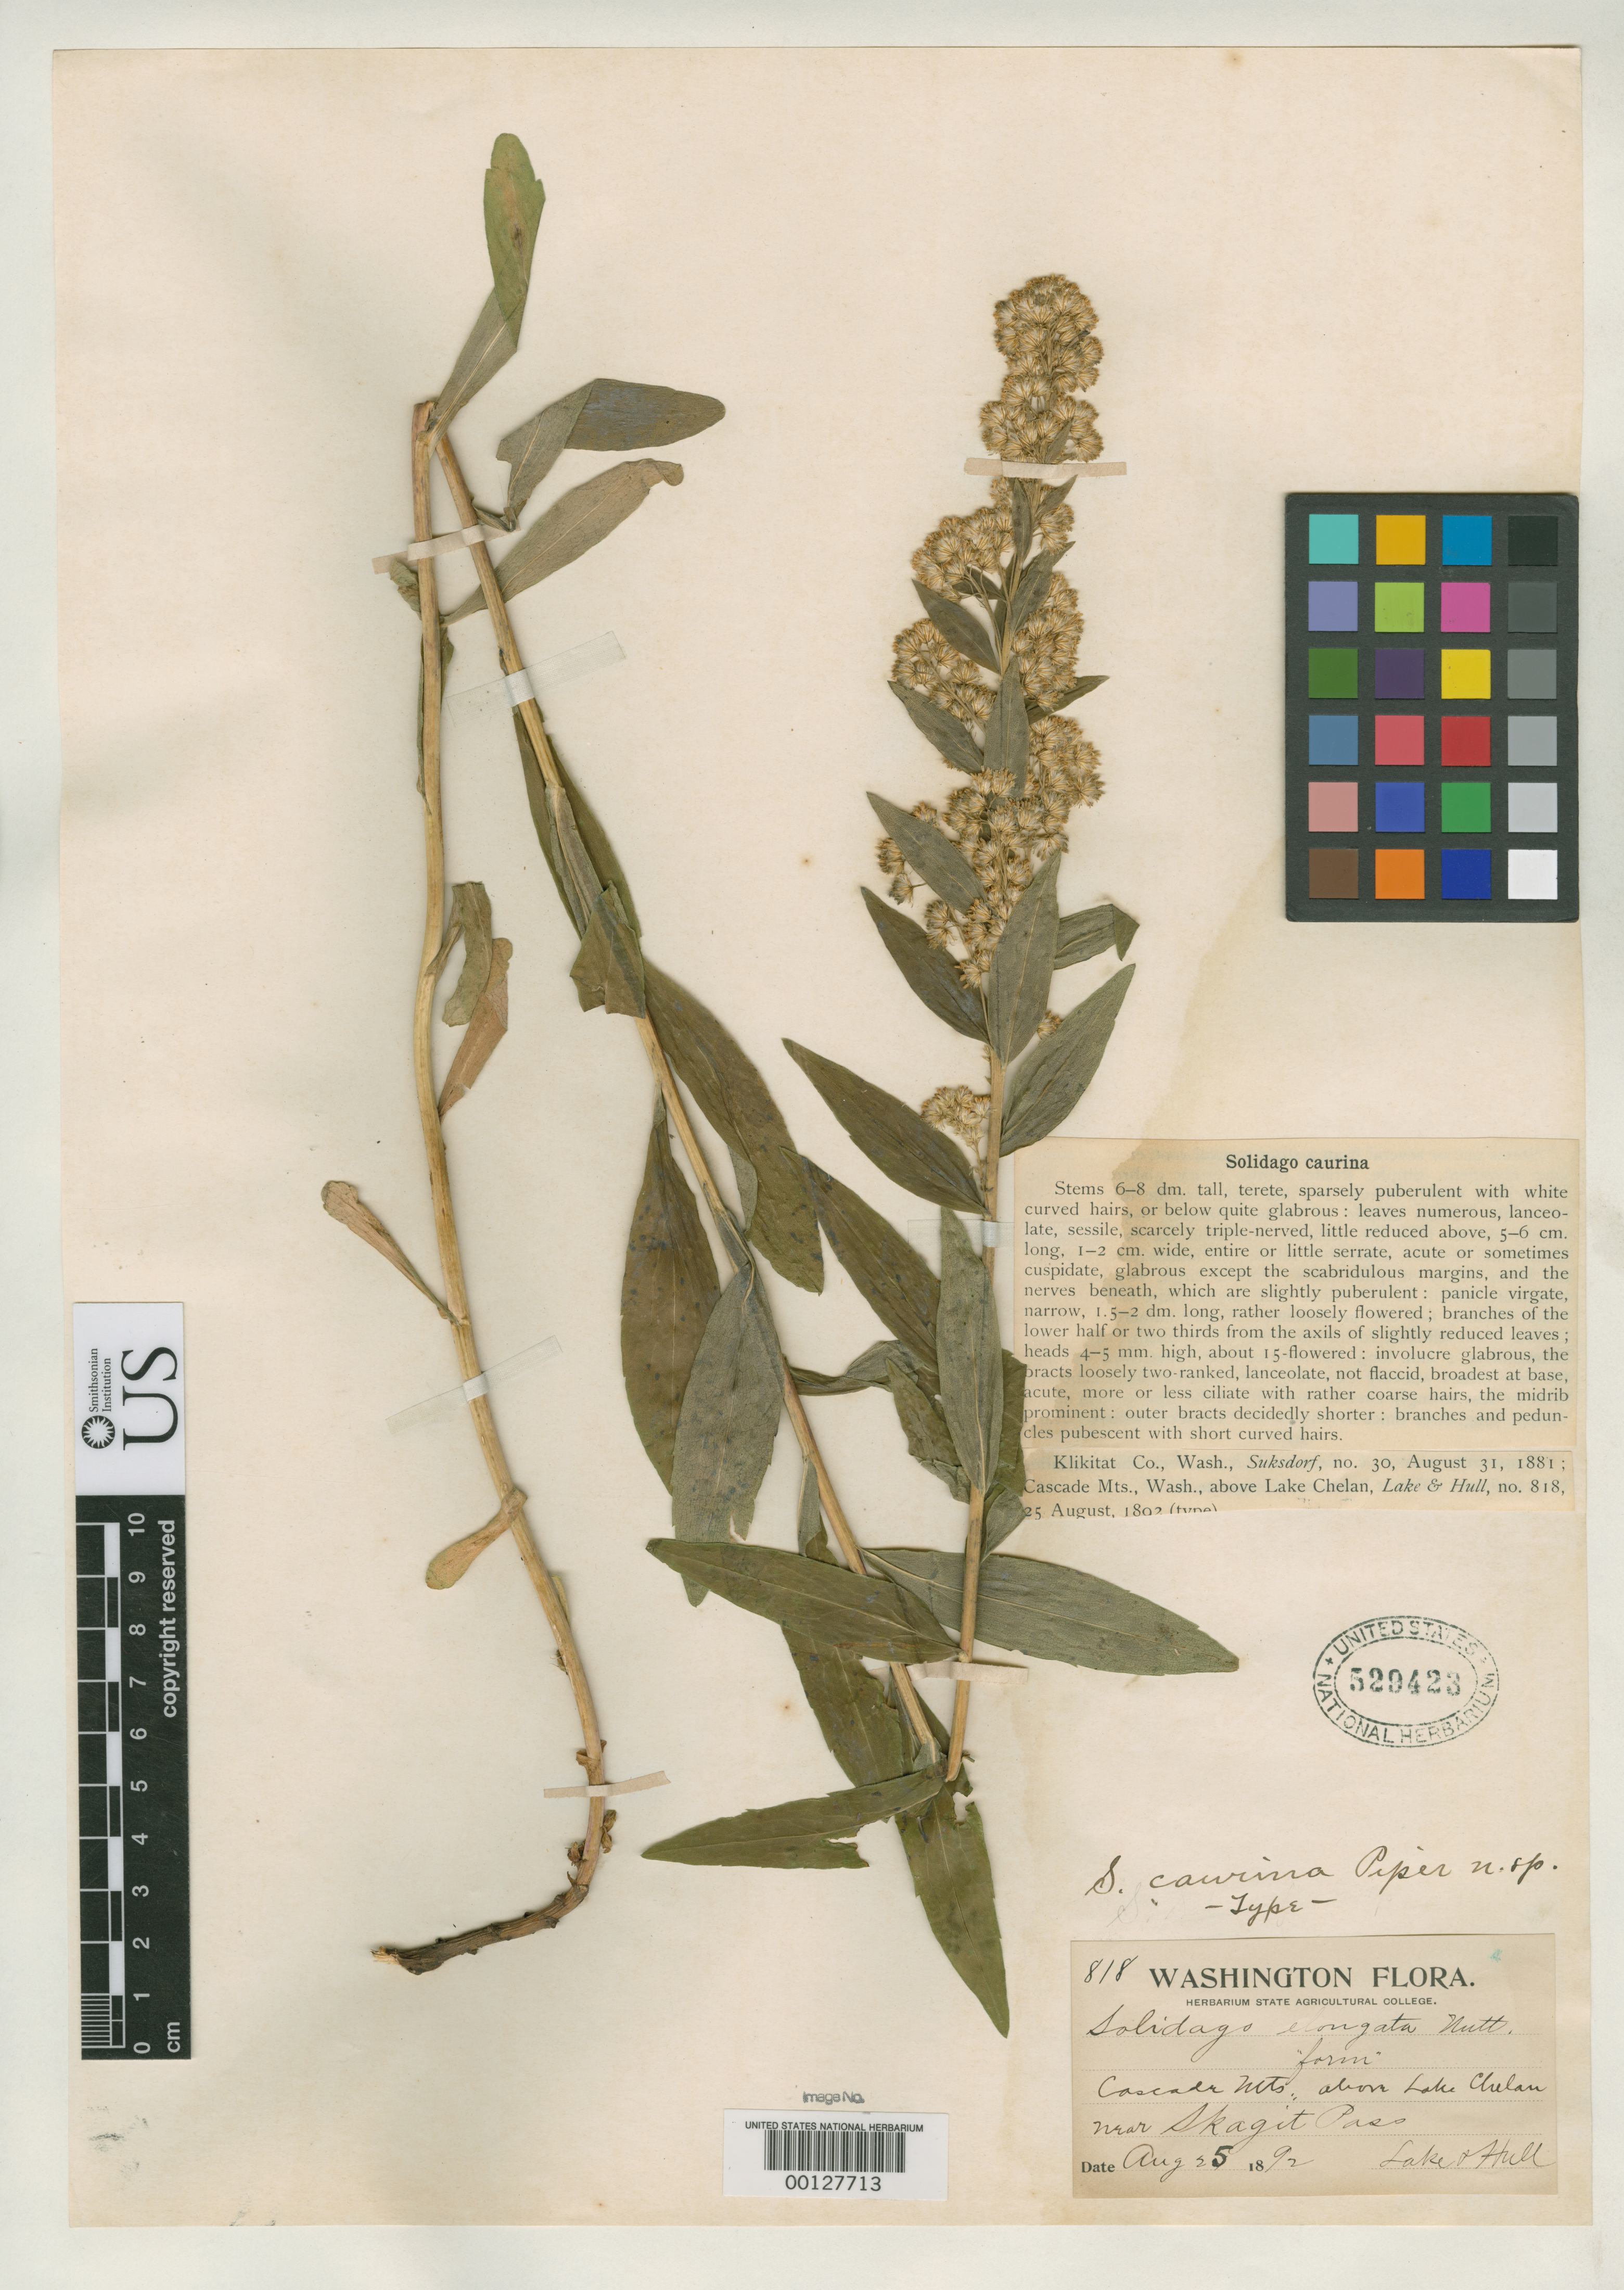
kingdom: Plantae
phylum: Tracheophyta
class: Magnoliopsida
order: Asterales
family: Asteraceae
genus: Solidago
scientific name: Solidago caurina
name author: Piper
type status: Isotype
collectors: E. Lake & W. Hull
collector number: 818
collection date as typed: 25 Aug 1892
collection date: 1892-08-25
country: United States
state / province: Washington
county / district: Chelan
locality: Cascade Mountains, above Lake Chelan, near Skagit Pass.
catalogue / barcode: US 529423